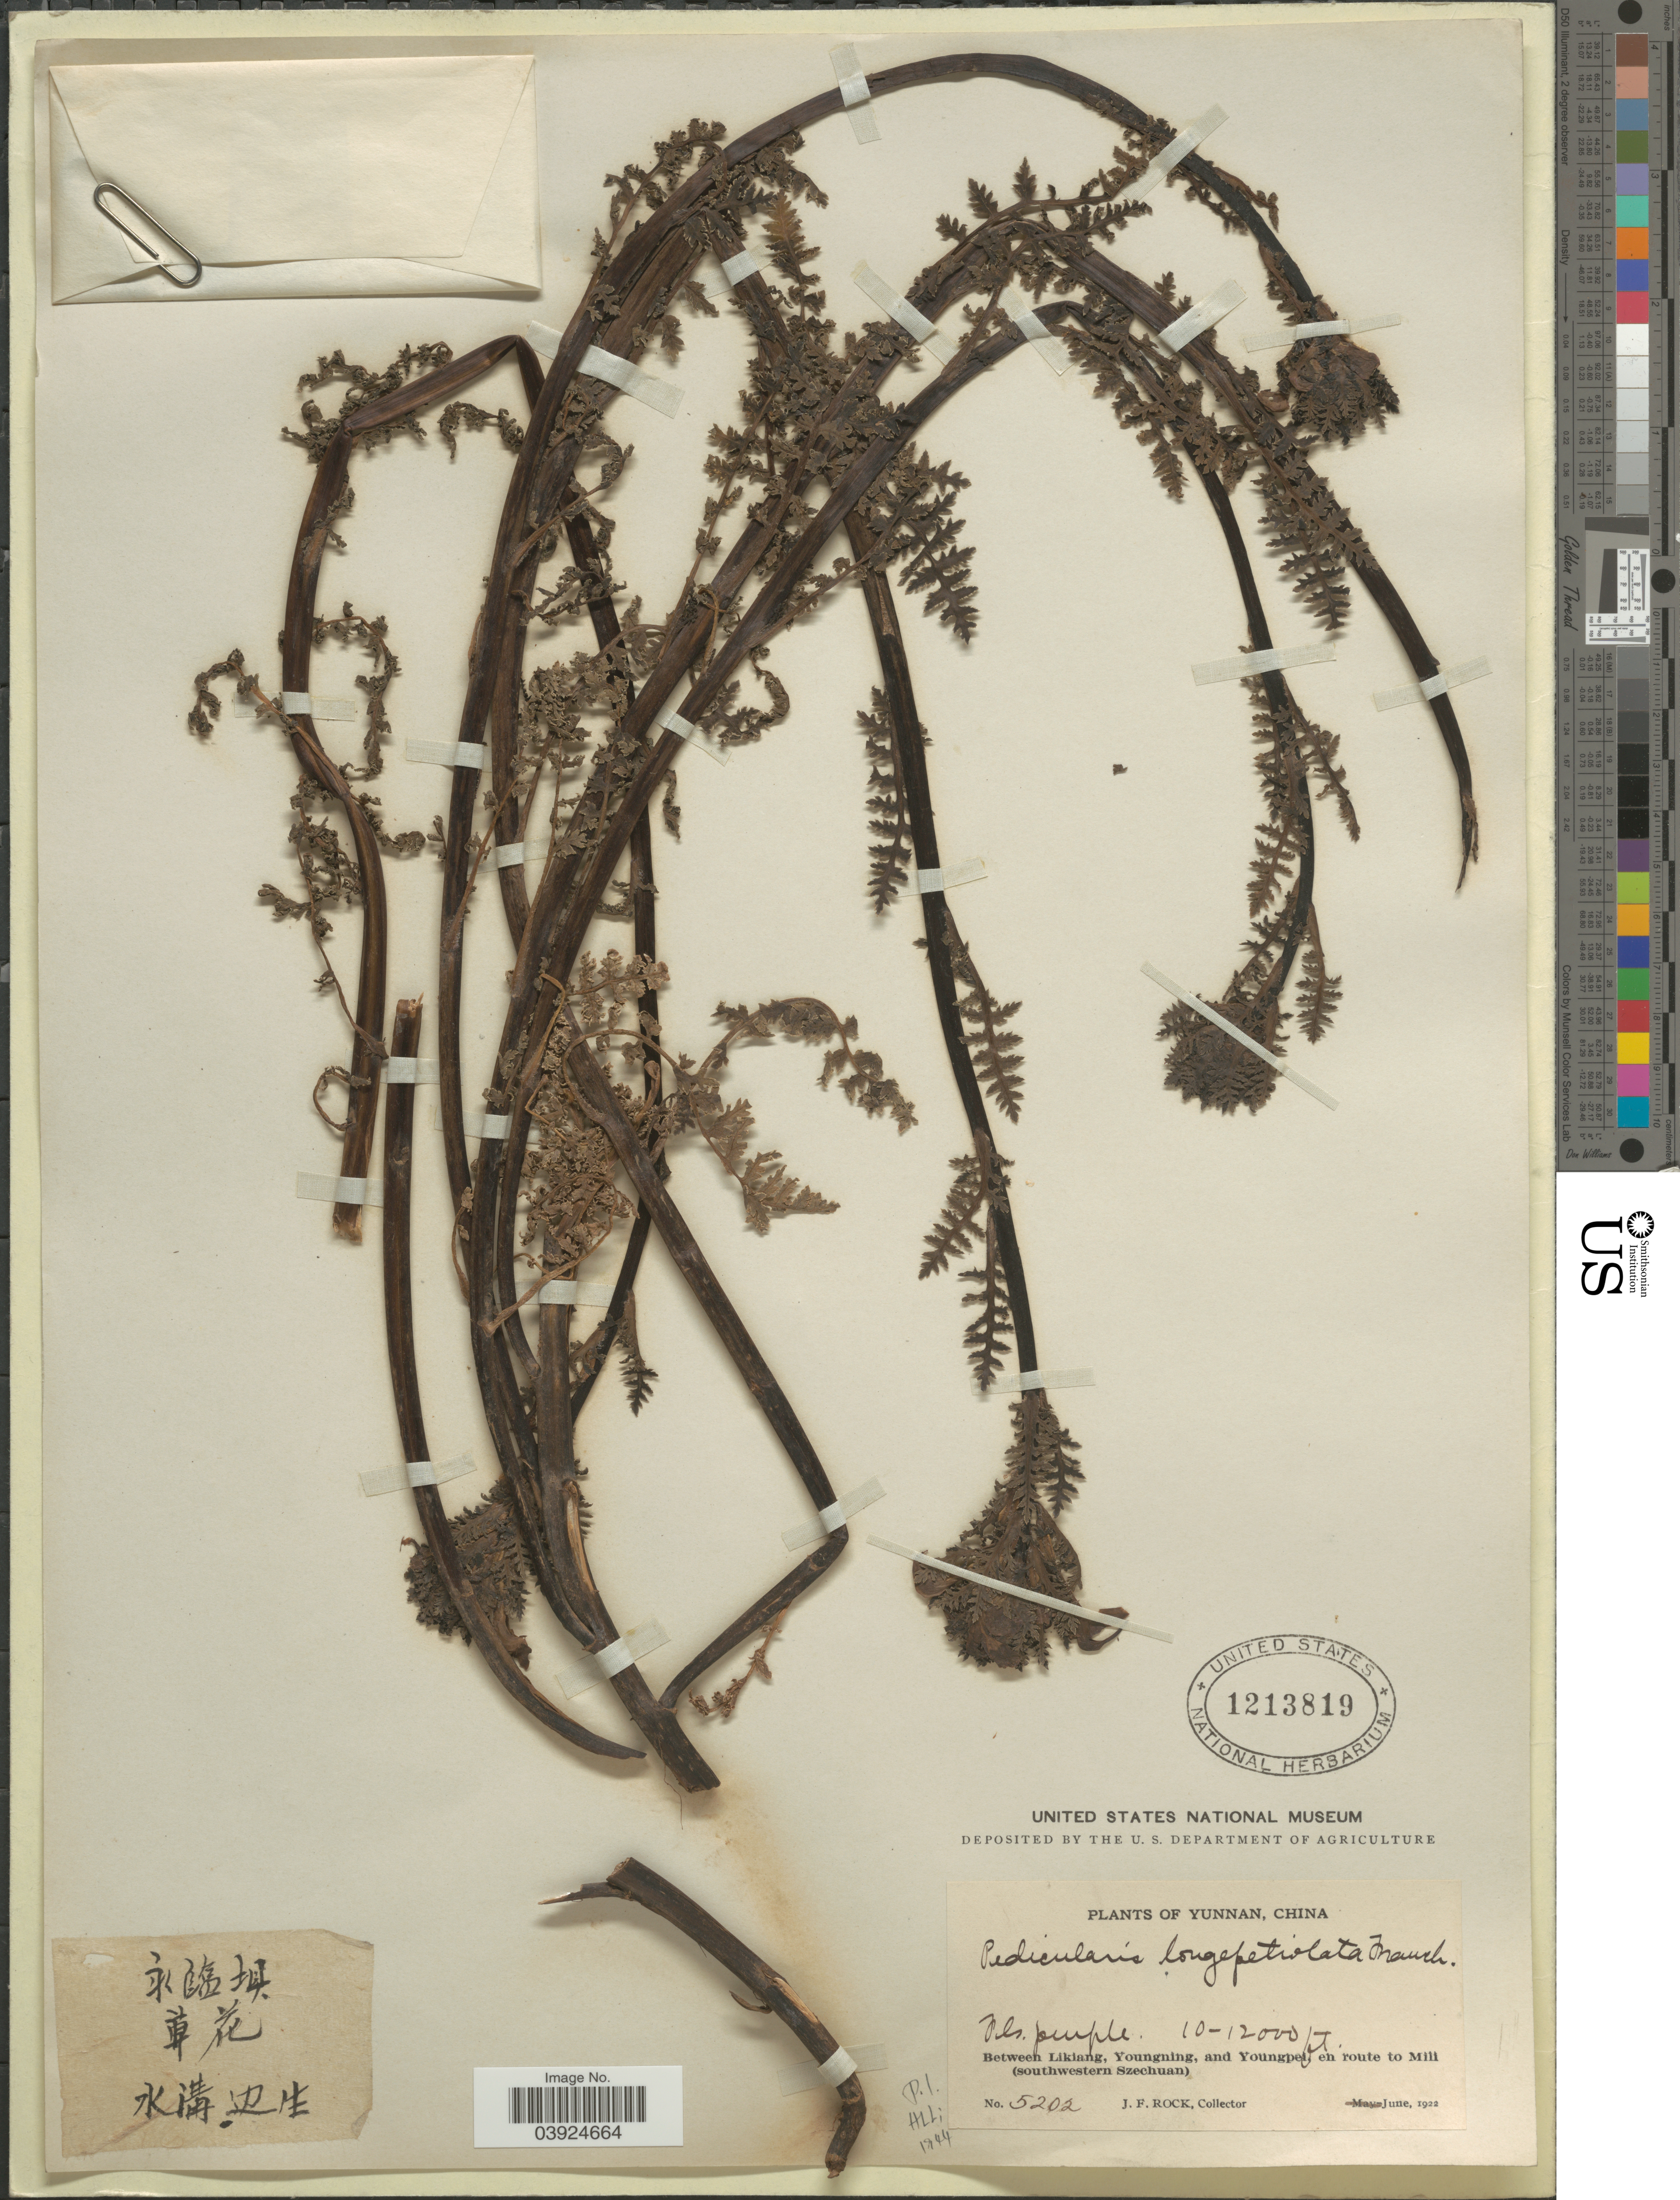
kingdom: Plantae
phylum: Tracheophyta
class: Magnoliopsida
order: Lamiales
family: Orobanchaceae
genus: Pedicularis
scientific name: Pedicularis longepetiolata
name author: Franch. ex Maxim.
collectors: J. Rock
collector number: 5202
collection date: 1922-06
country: China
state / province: Yunnan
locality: Between Likiang, Youngning, and Youngpei, en route to Mili (southwestern Szechuan).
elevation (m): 3048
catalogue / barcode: US 1213819